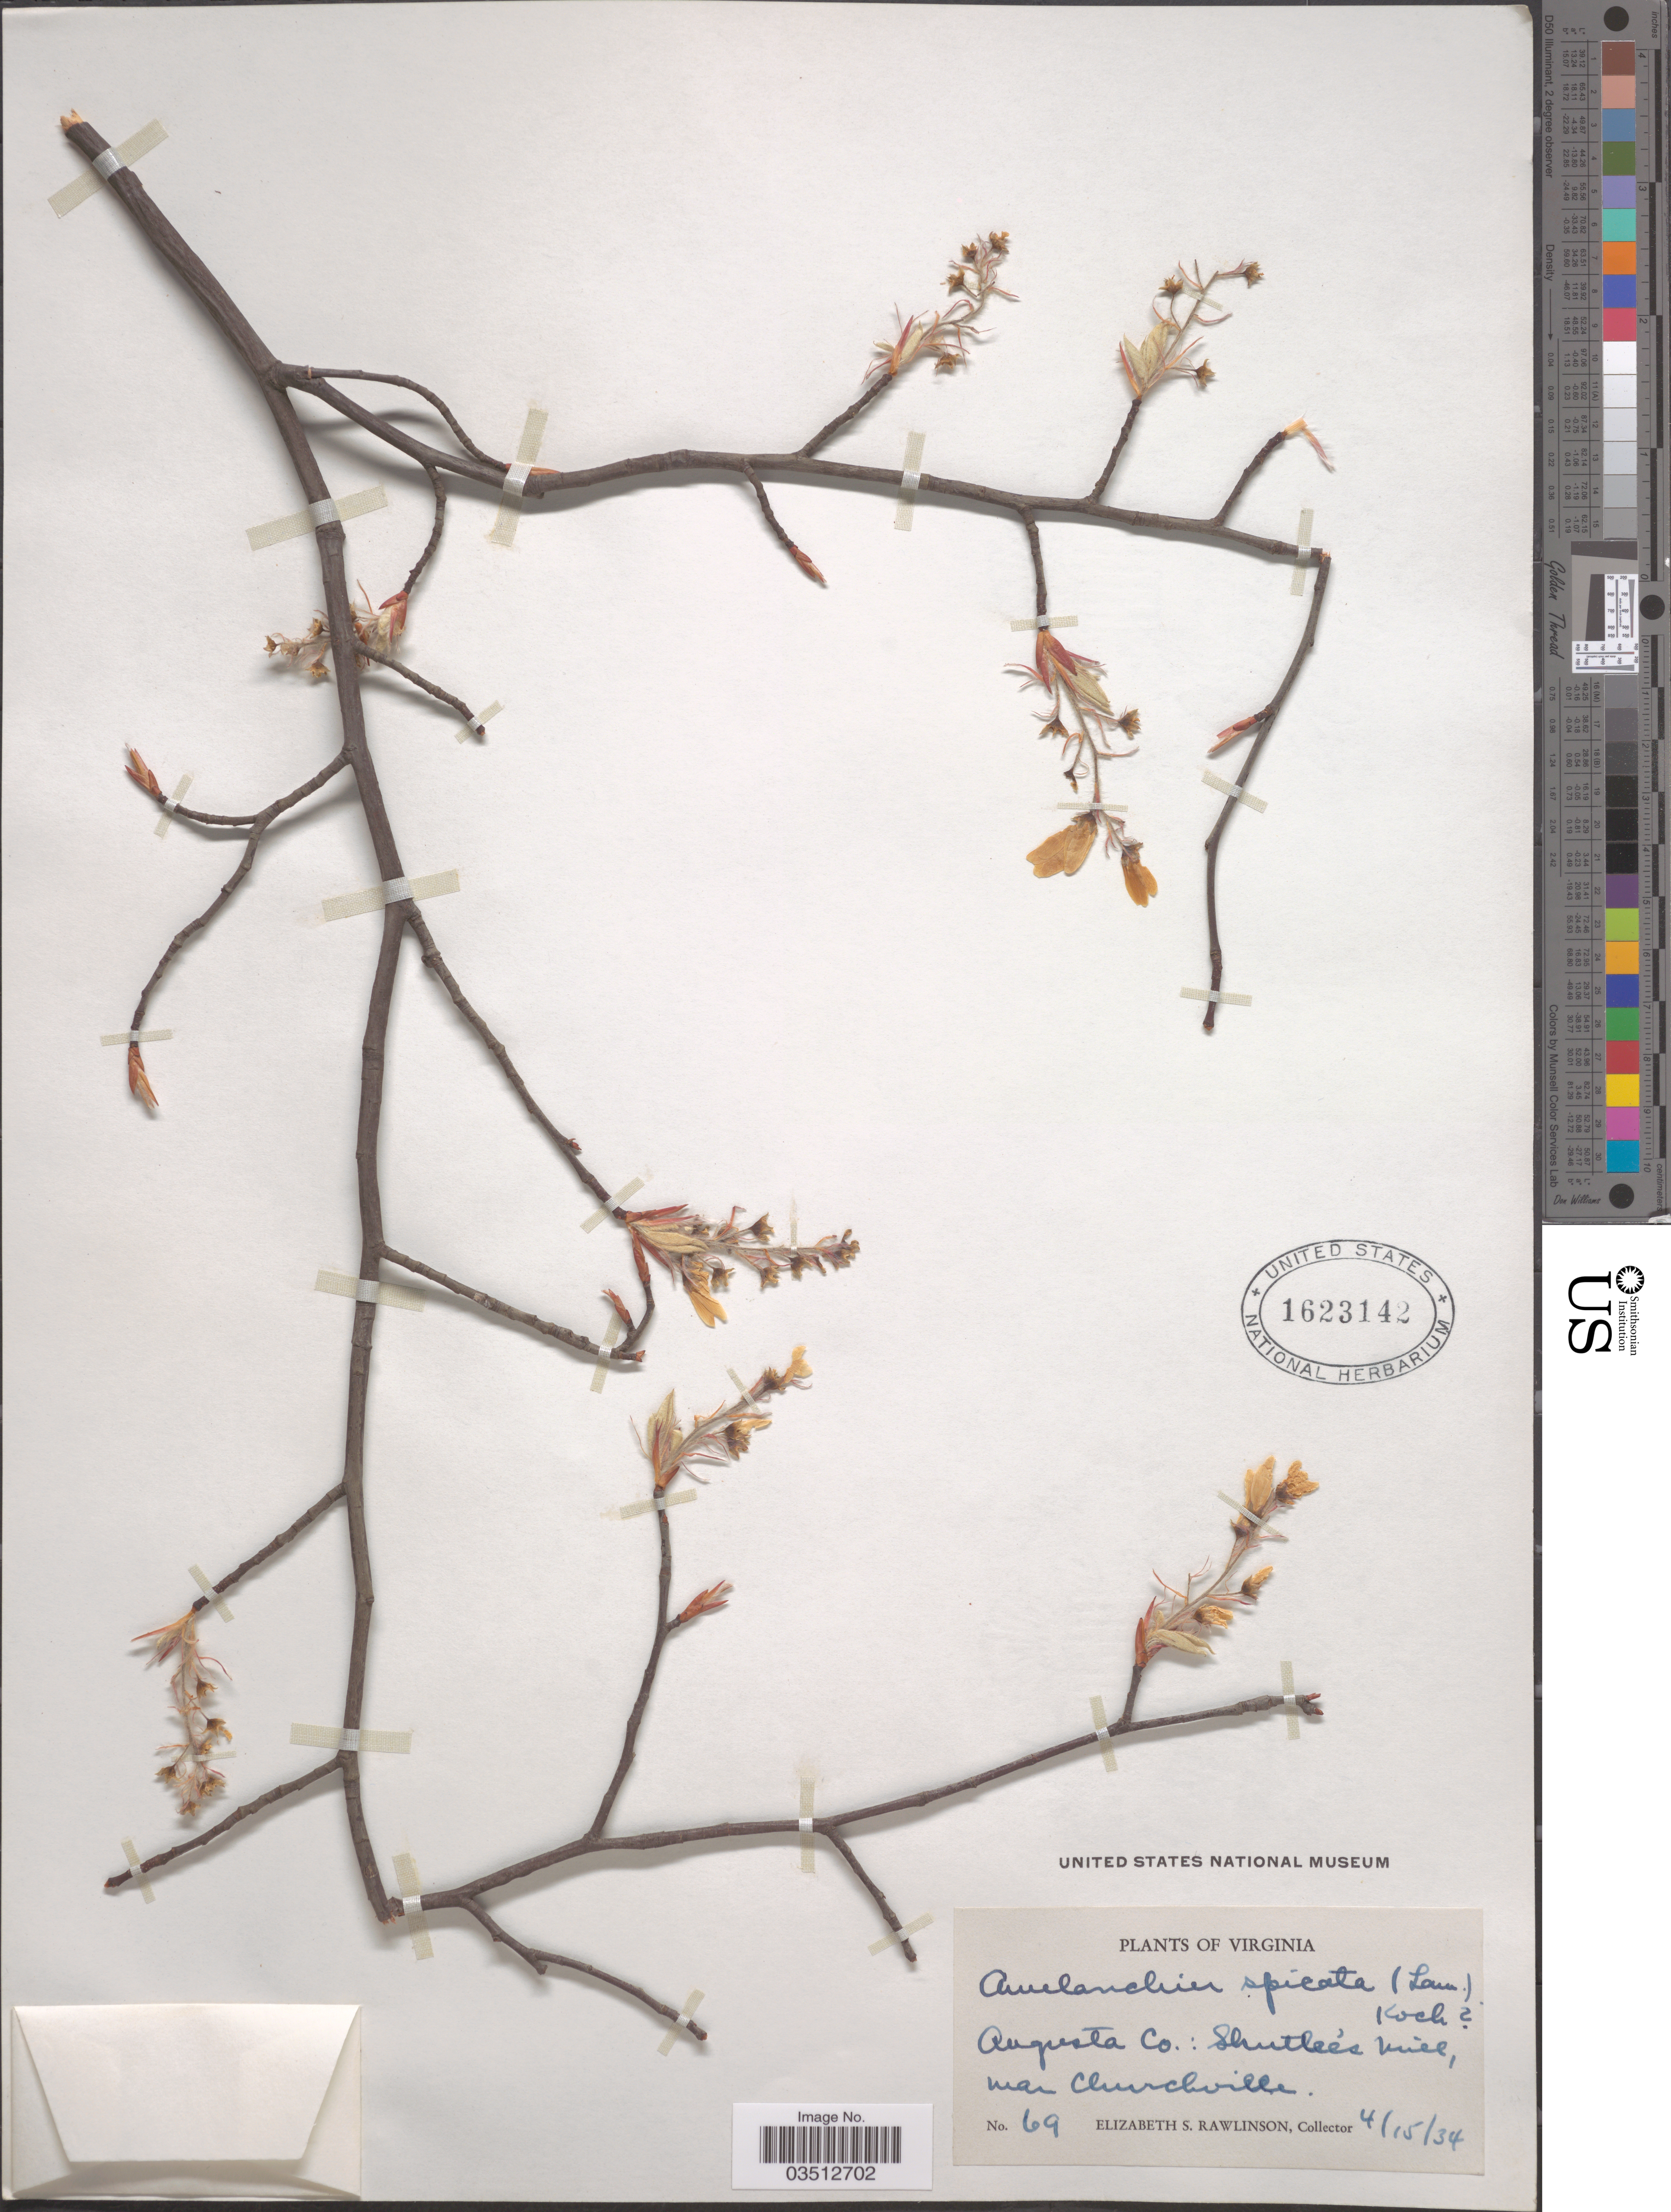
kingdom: Plantae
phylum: Tracheophyta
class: Magnoliopsida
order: Rosales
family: Rosaceae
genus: Amelanchier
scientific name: Amelanchier x spicata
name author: (Lam.) K. Koch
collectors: E. S. Rawlinson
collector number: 69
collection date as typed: Transcribed d/m/y: 15/4/34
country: United States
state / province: Virginia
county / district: Augusta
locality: Augusta Co.: Shutlee's Mill, near Churchville.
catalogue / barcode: US 1623142